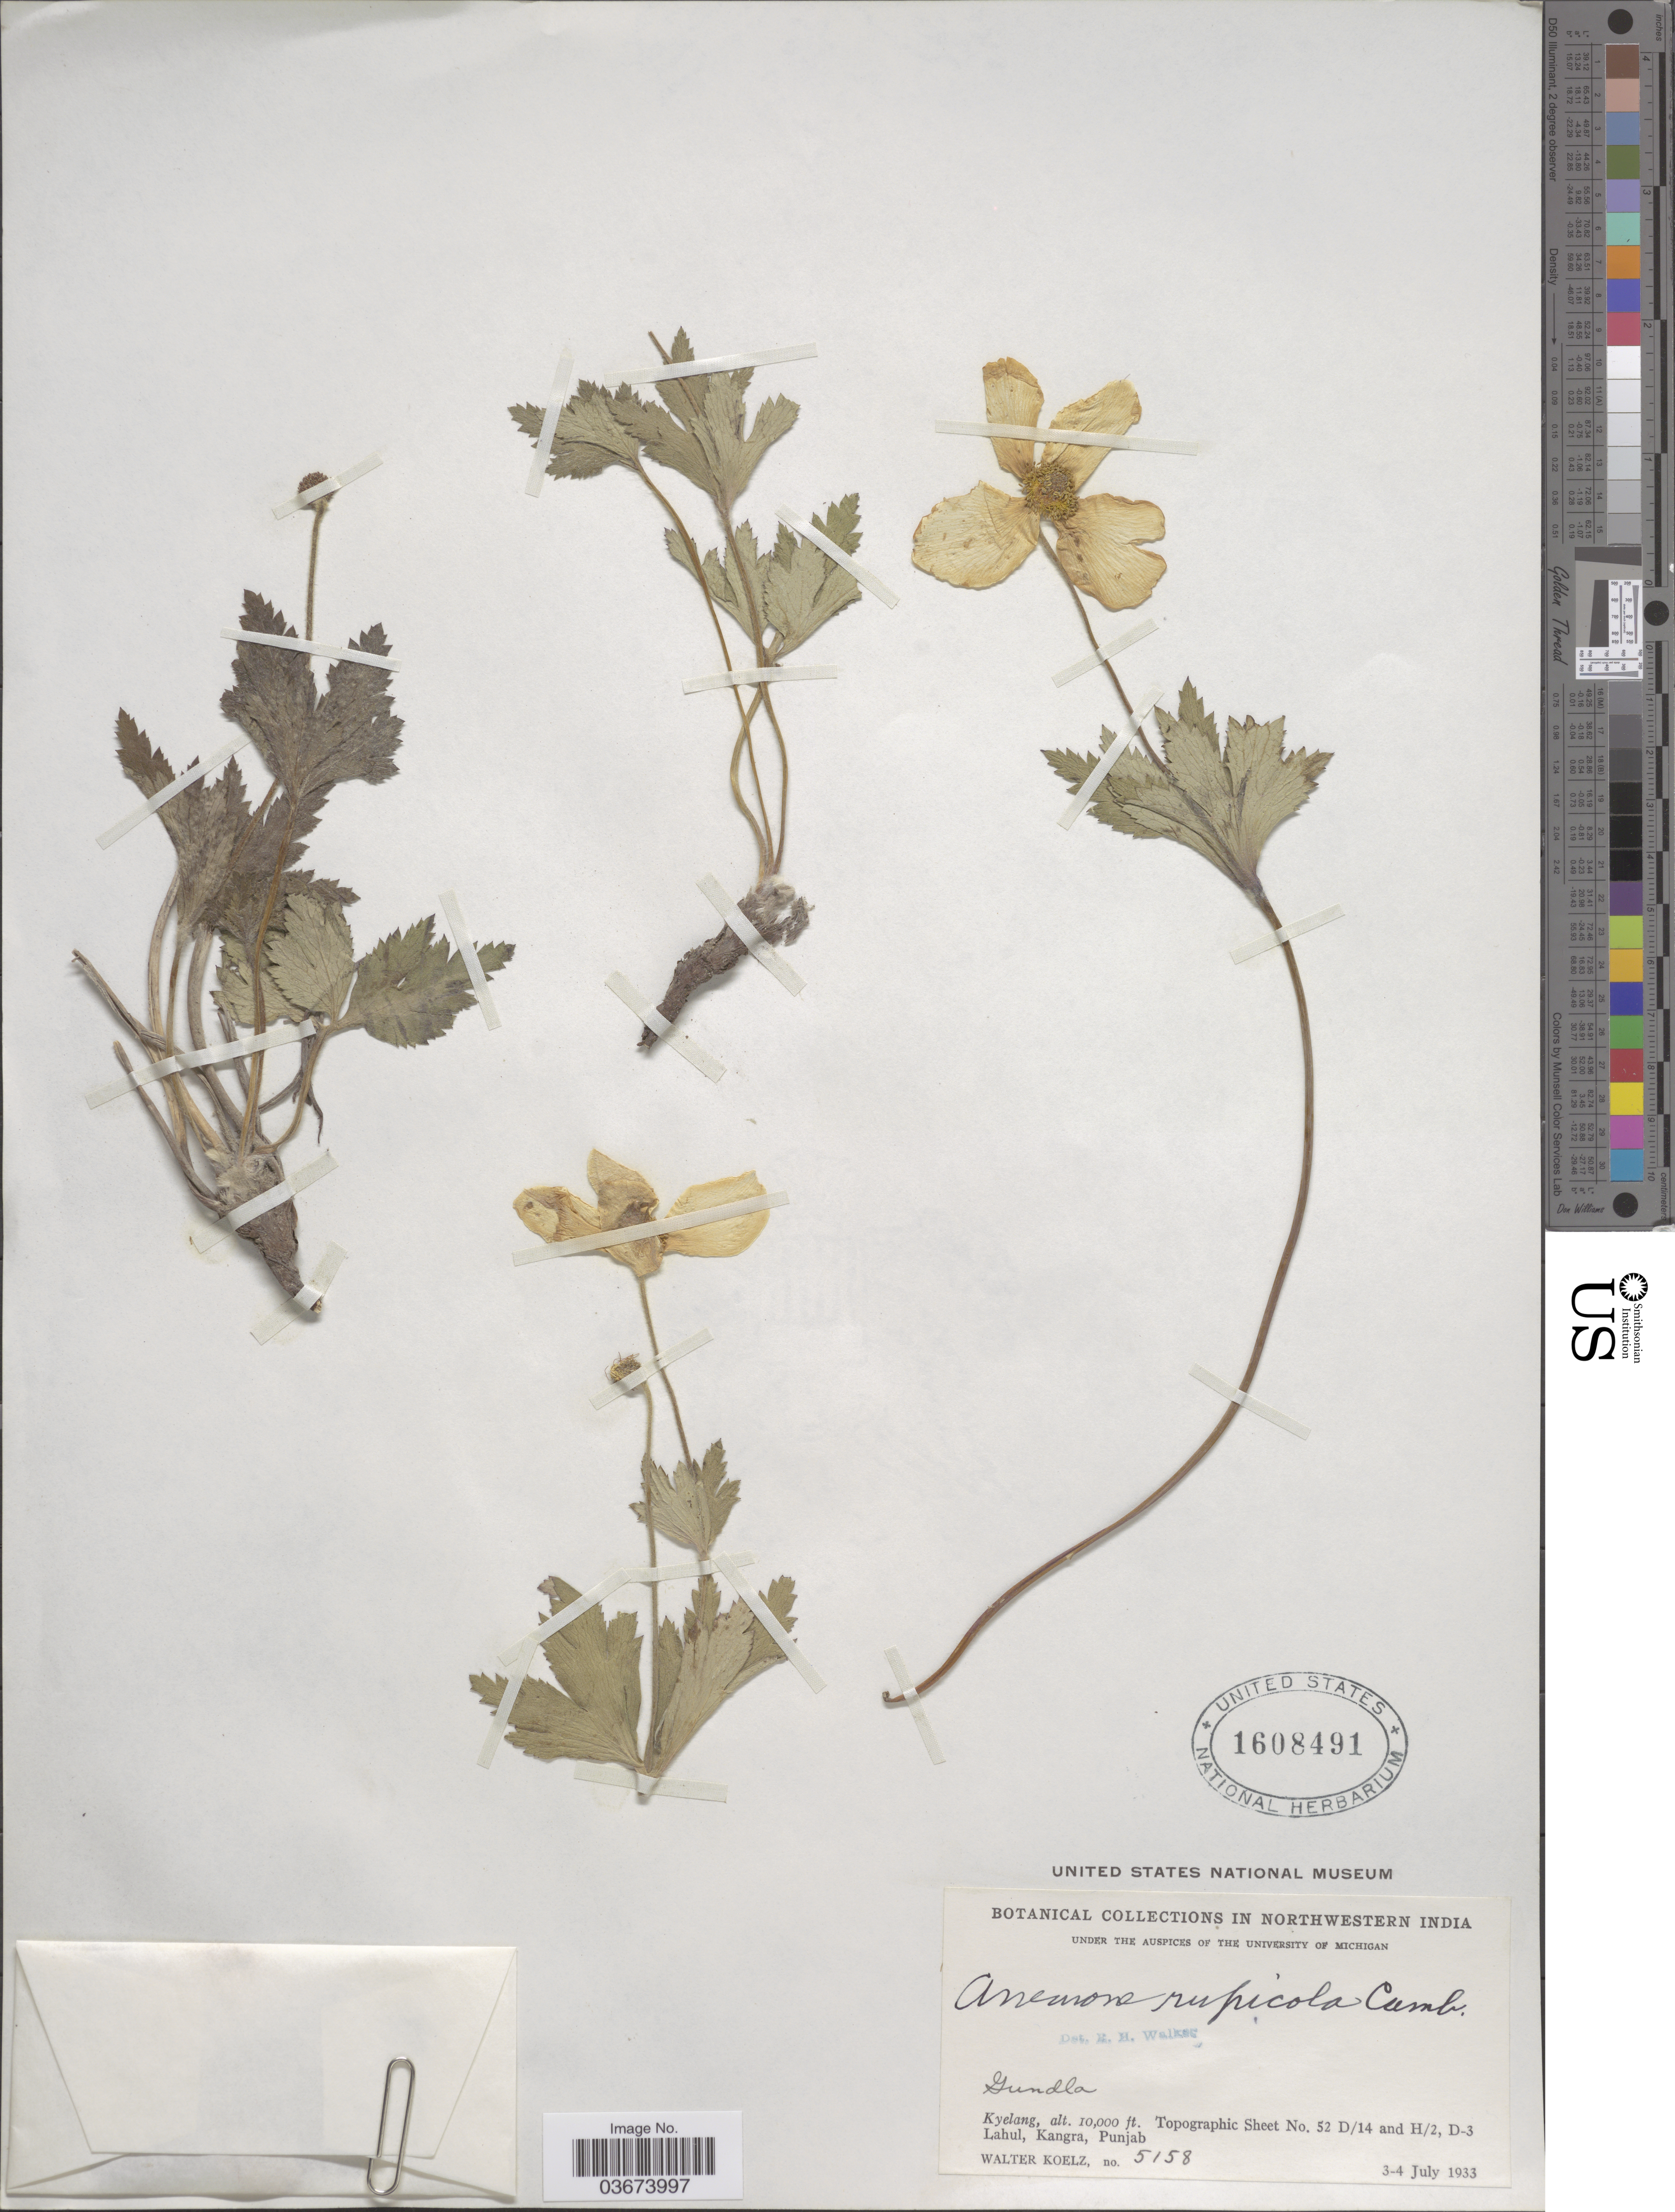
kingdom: Plantae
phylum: Tracheophyta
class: Magnoliopsida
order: Ranunculales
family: Ranunculaceae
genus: Anemone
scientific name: Anemone rupicola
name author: Cambess.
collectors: W. N. Koelz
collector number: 5158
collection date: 1933-07-03/1933-07-04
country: India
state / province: Punjab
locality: Northwestern India. Gundla. Kyelang, Topographic Sheet no. 52 D/14 and H/2, D-3 Lahul, Kangra.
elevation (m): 3048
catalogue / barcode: US 1608491